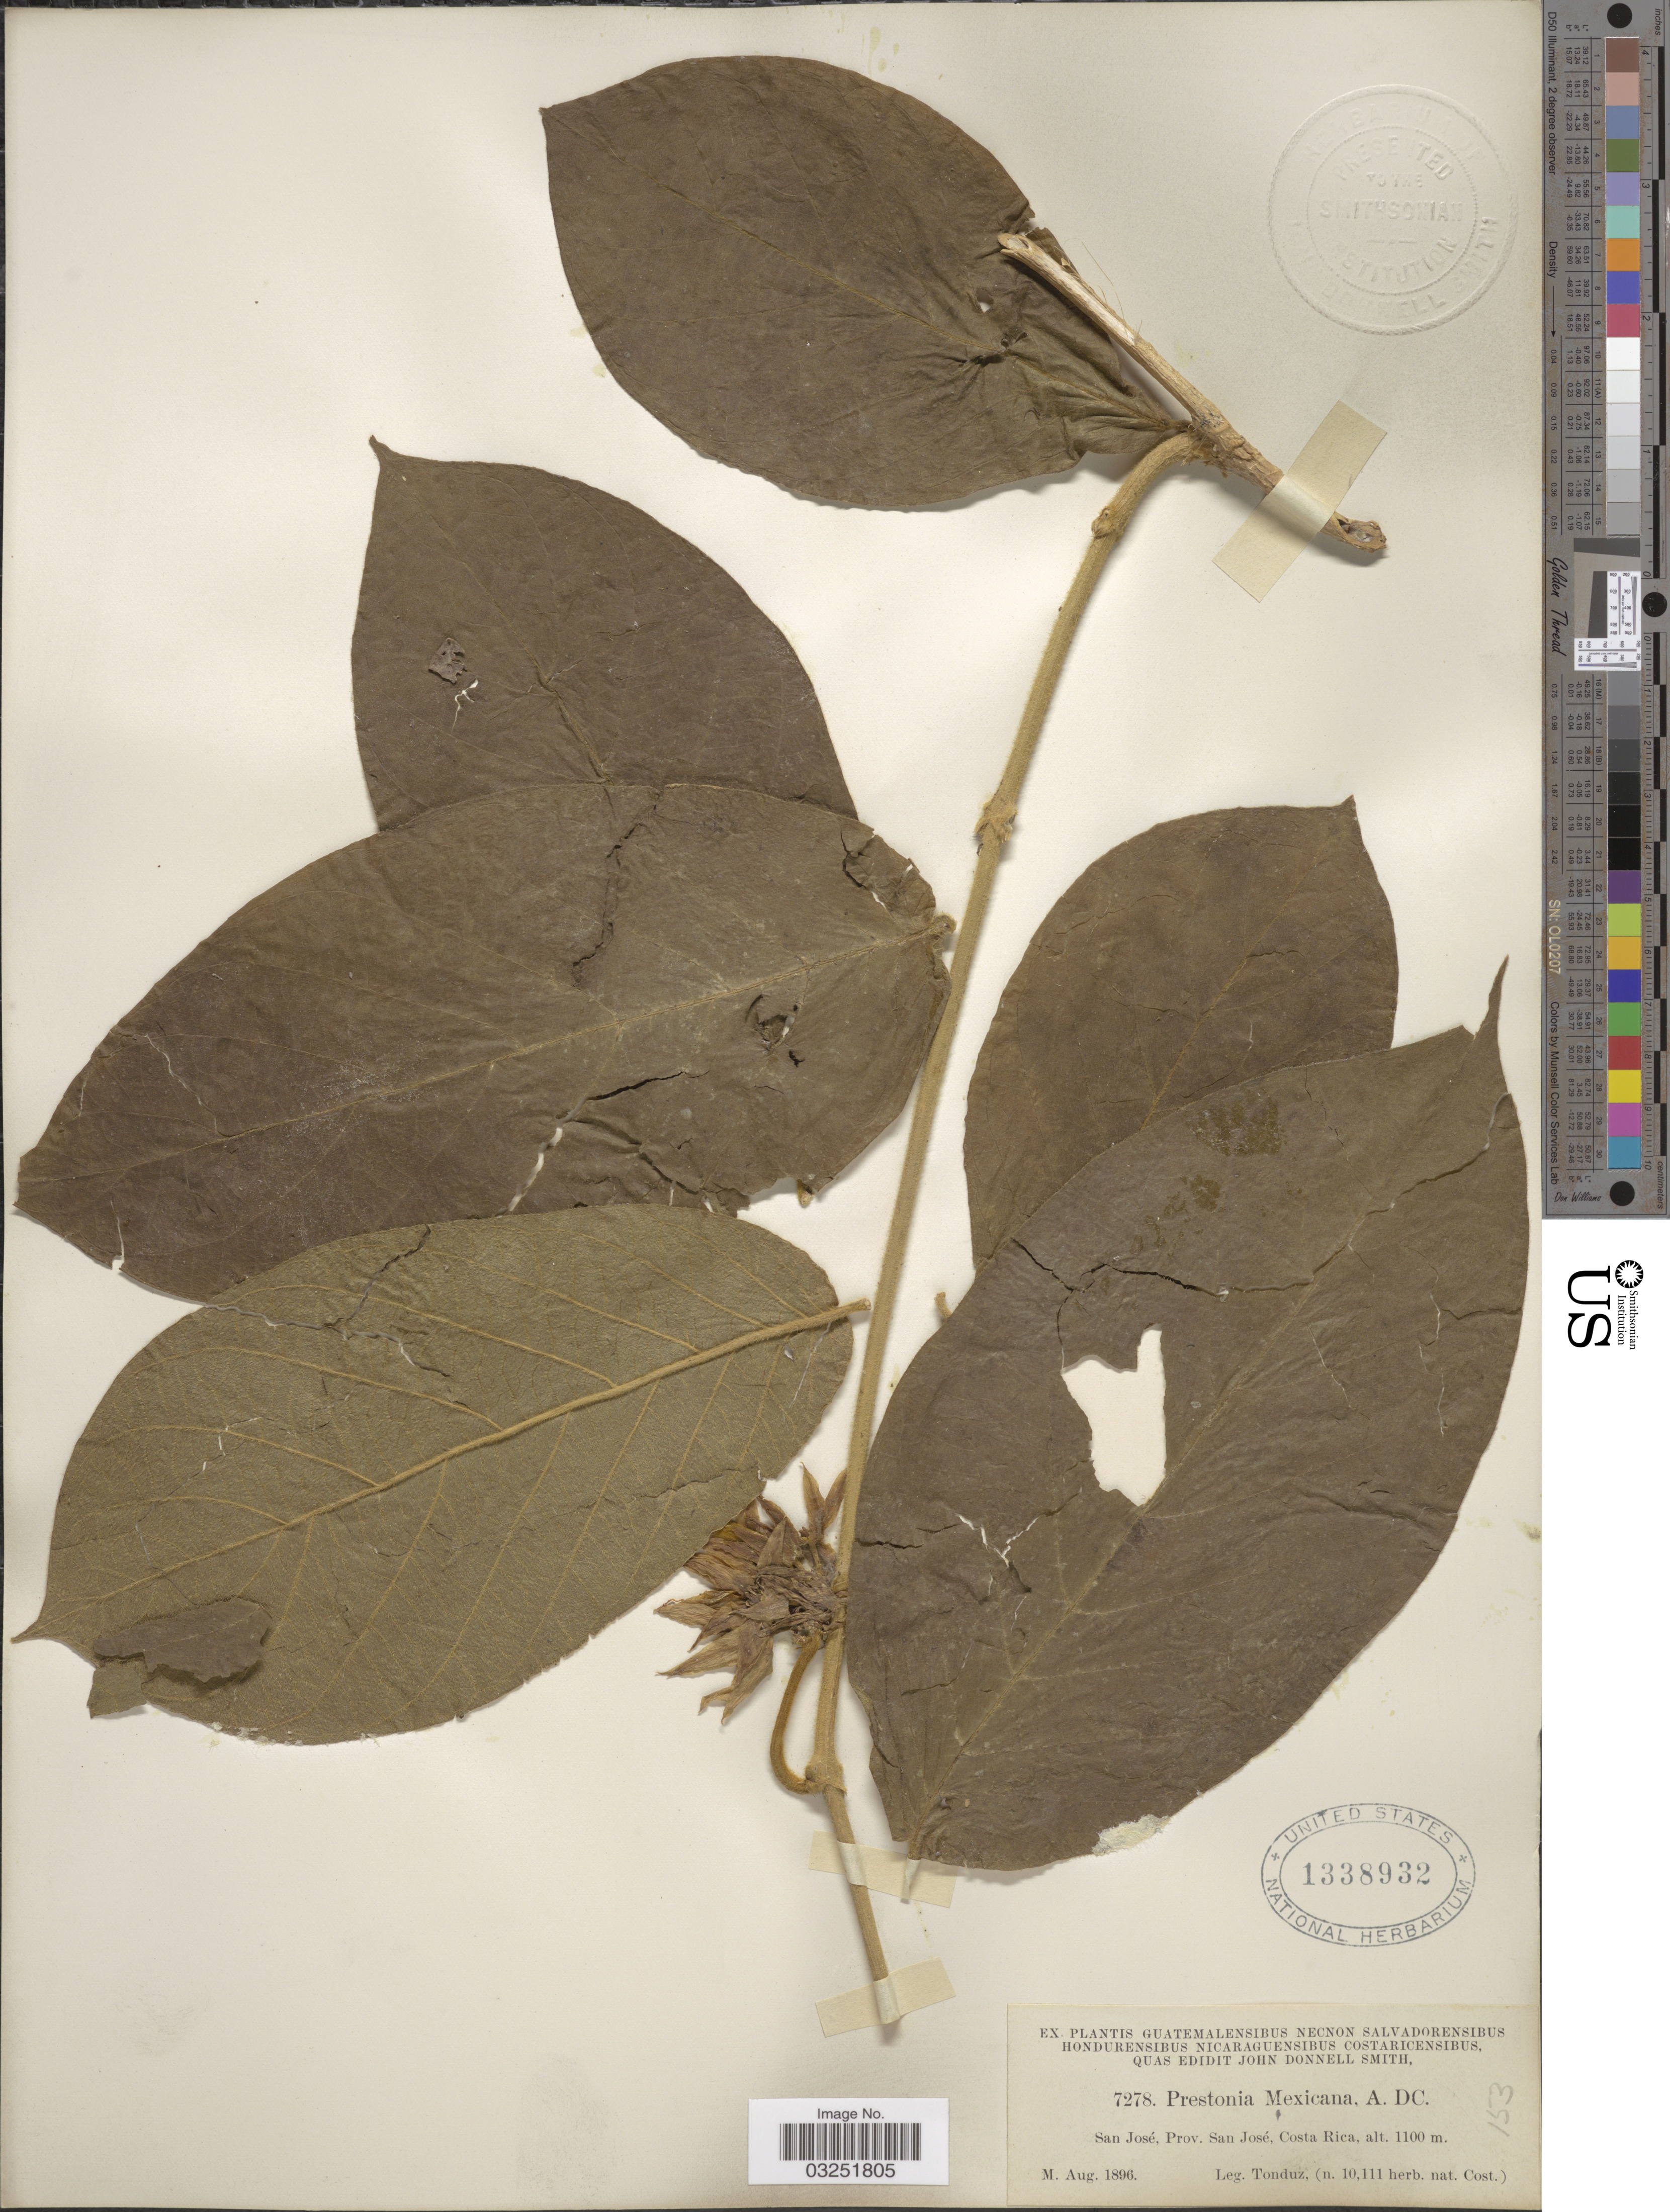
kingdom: Plantae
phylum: Tracheophyta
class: Magnoliopsida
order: Gentianales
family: Apocynaceae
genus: Prestonia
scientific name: Prestonia mexicana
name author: DC.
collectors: Tonduz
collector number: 7278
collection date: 1896-08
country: Costa Rica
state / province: San José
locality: San José.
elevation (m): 1100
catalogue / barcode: US 1338932